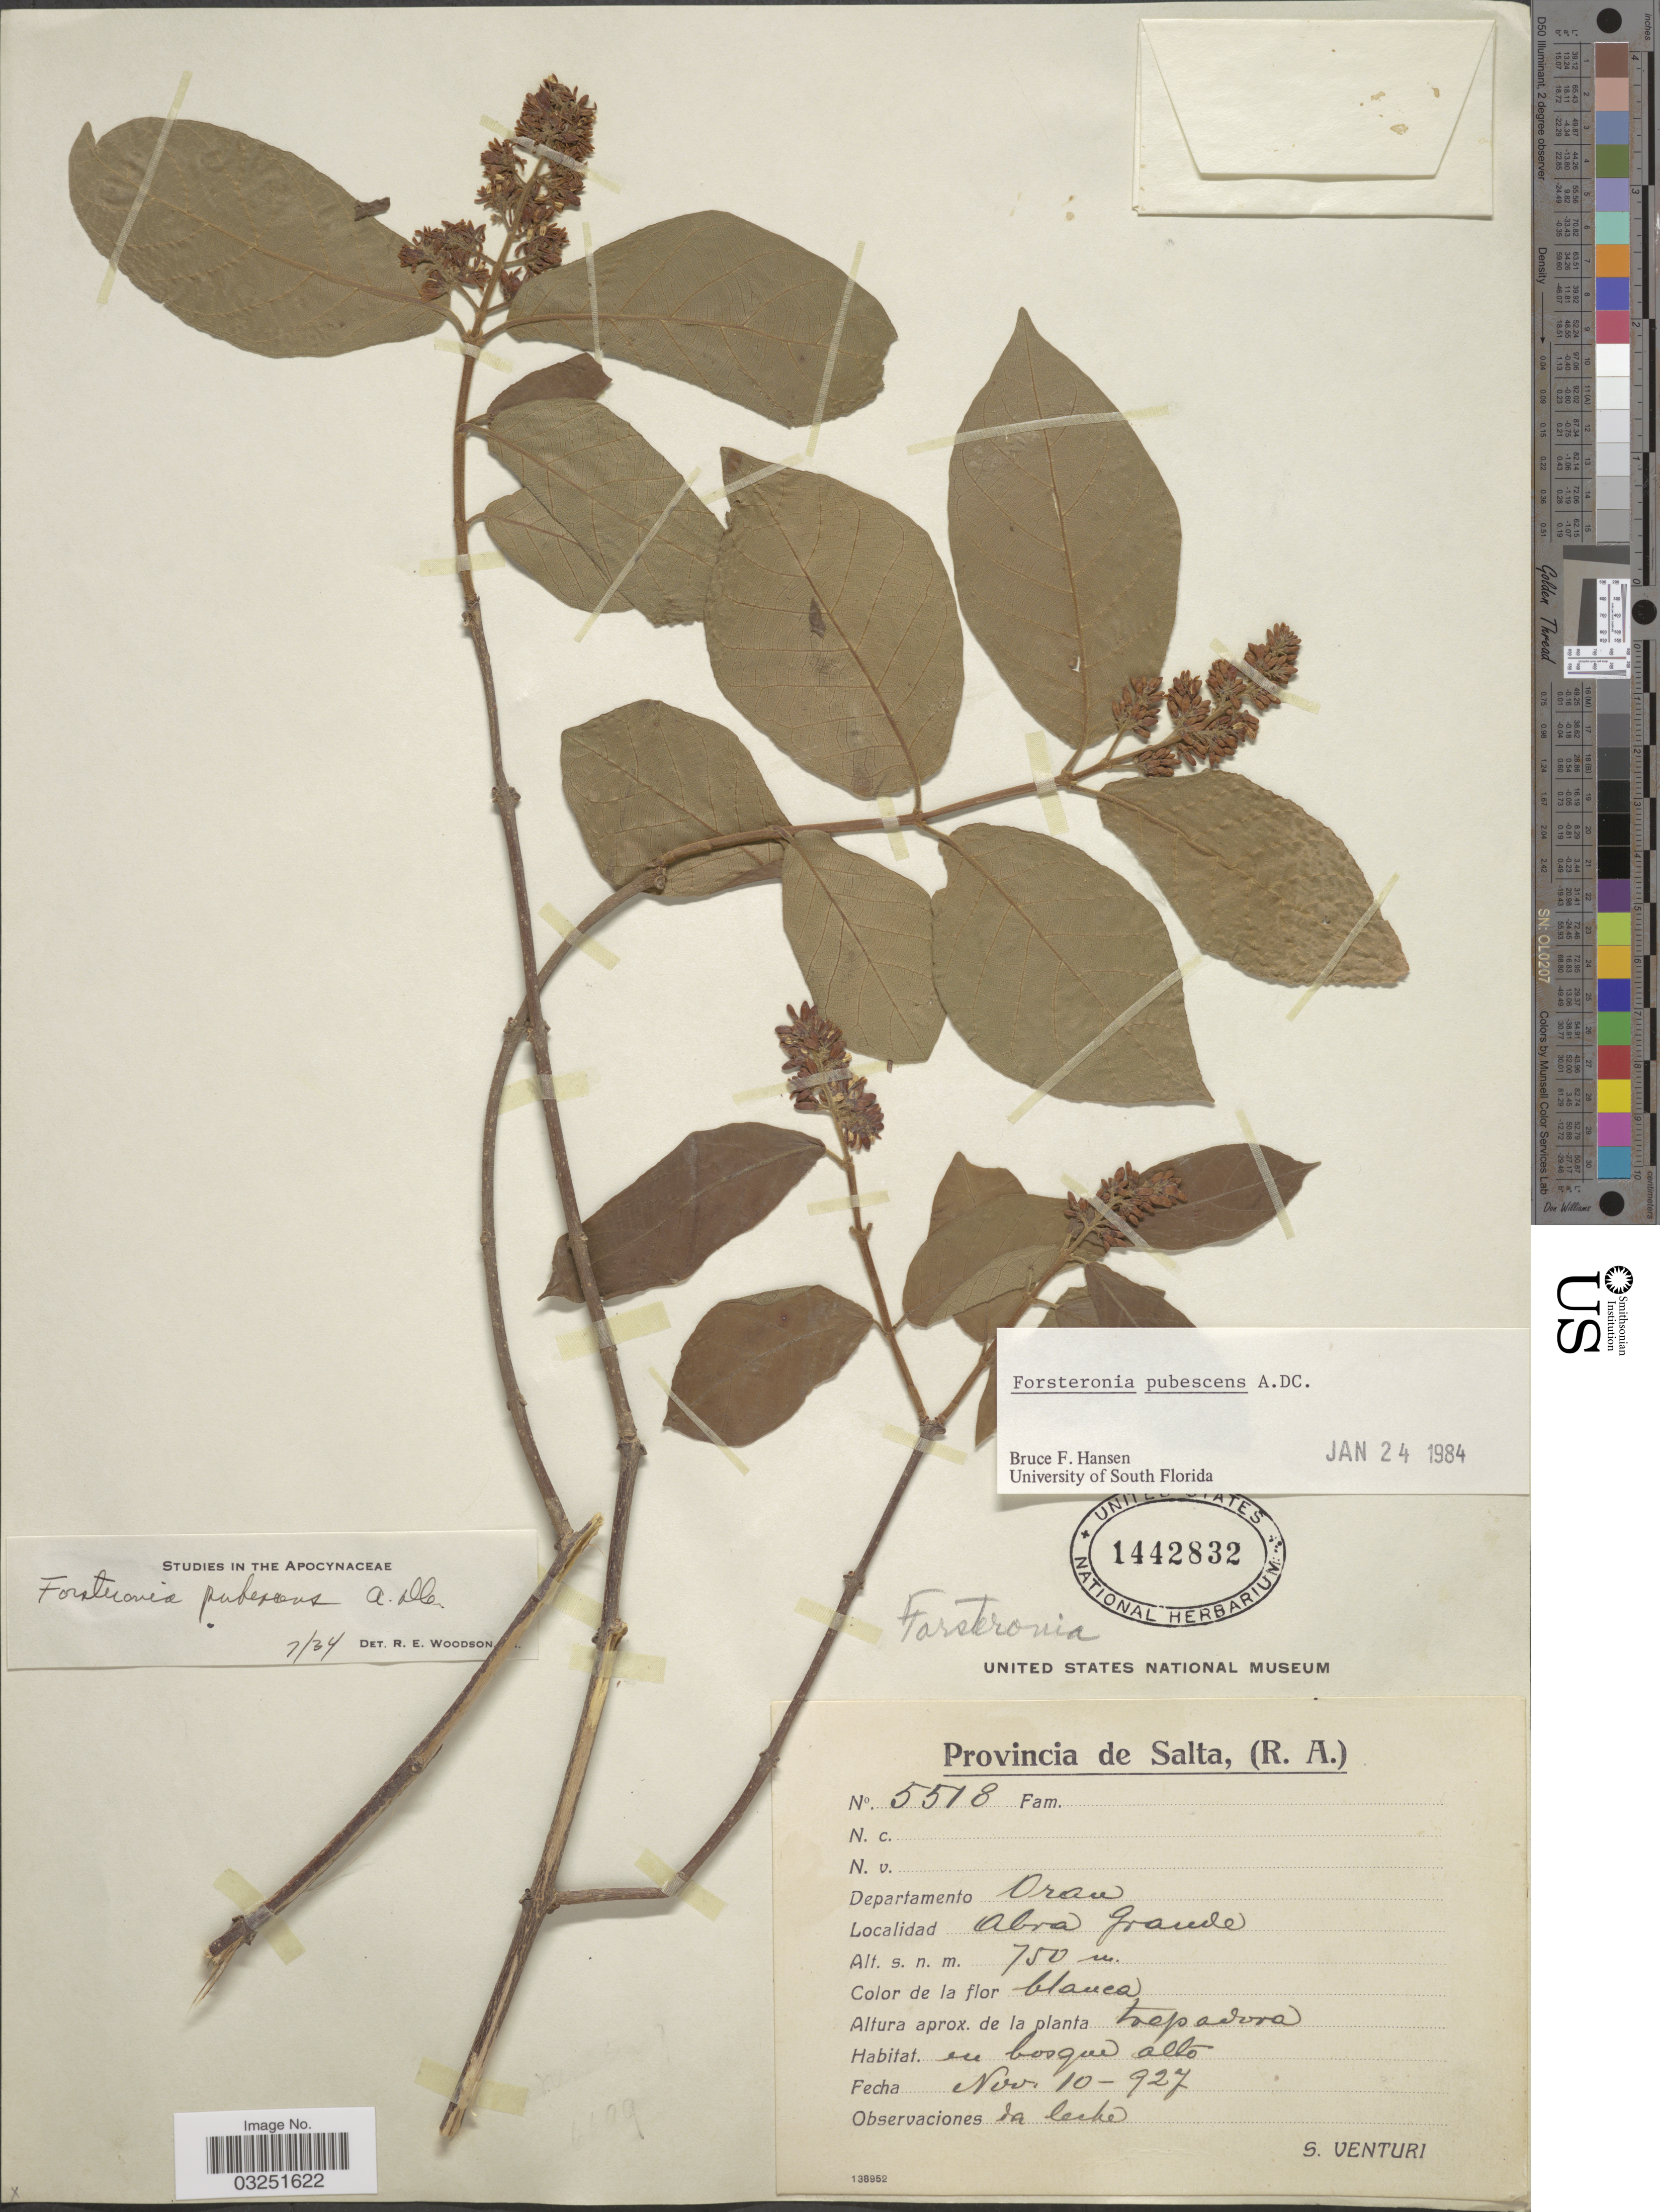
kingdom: Plantae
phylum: Tracheophyta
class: Magnoliopsida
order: Gentianales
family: Apocynaceae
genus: Forsteronia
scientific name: Forsteronia pubescens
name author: A. DC.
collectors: S. Venturi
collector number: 5518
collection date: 1927-11-10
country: Argentina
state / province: Salta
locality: Provincia de Salta, (R.A.), Departamento Oran, Abra Grande.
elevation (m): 750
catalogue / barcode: US 1442832